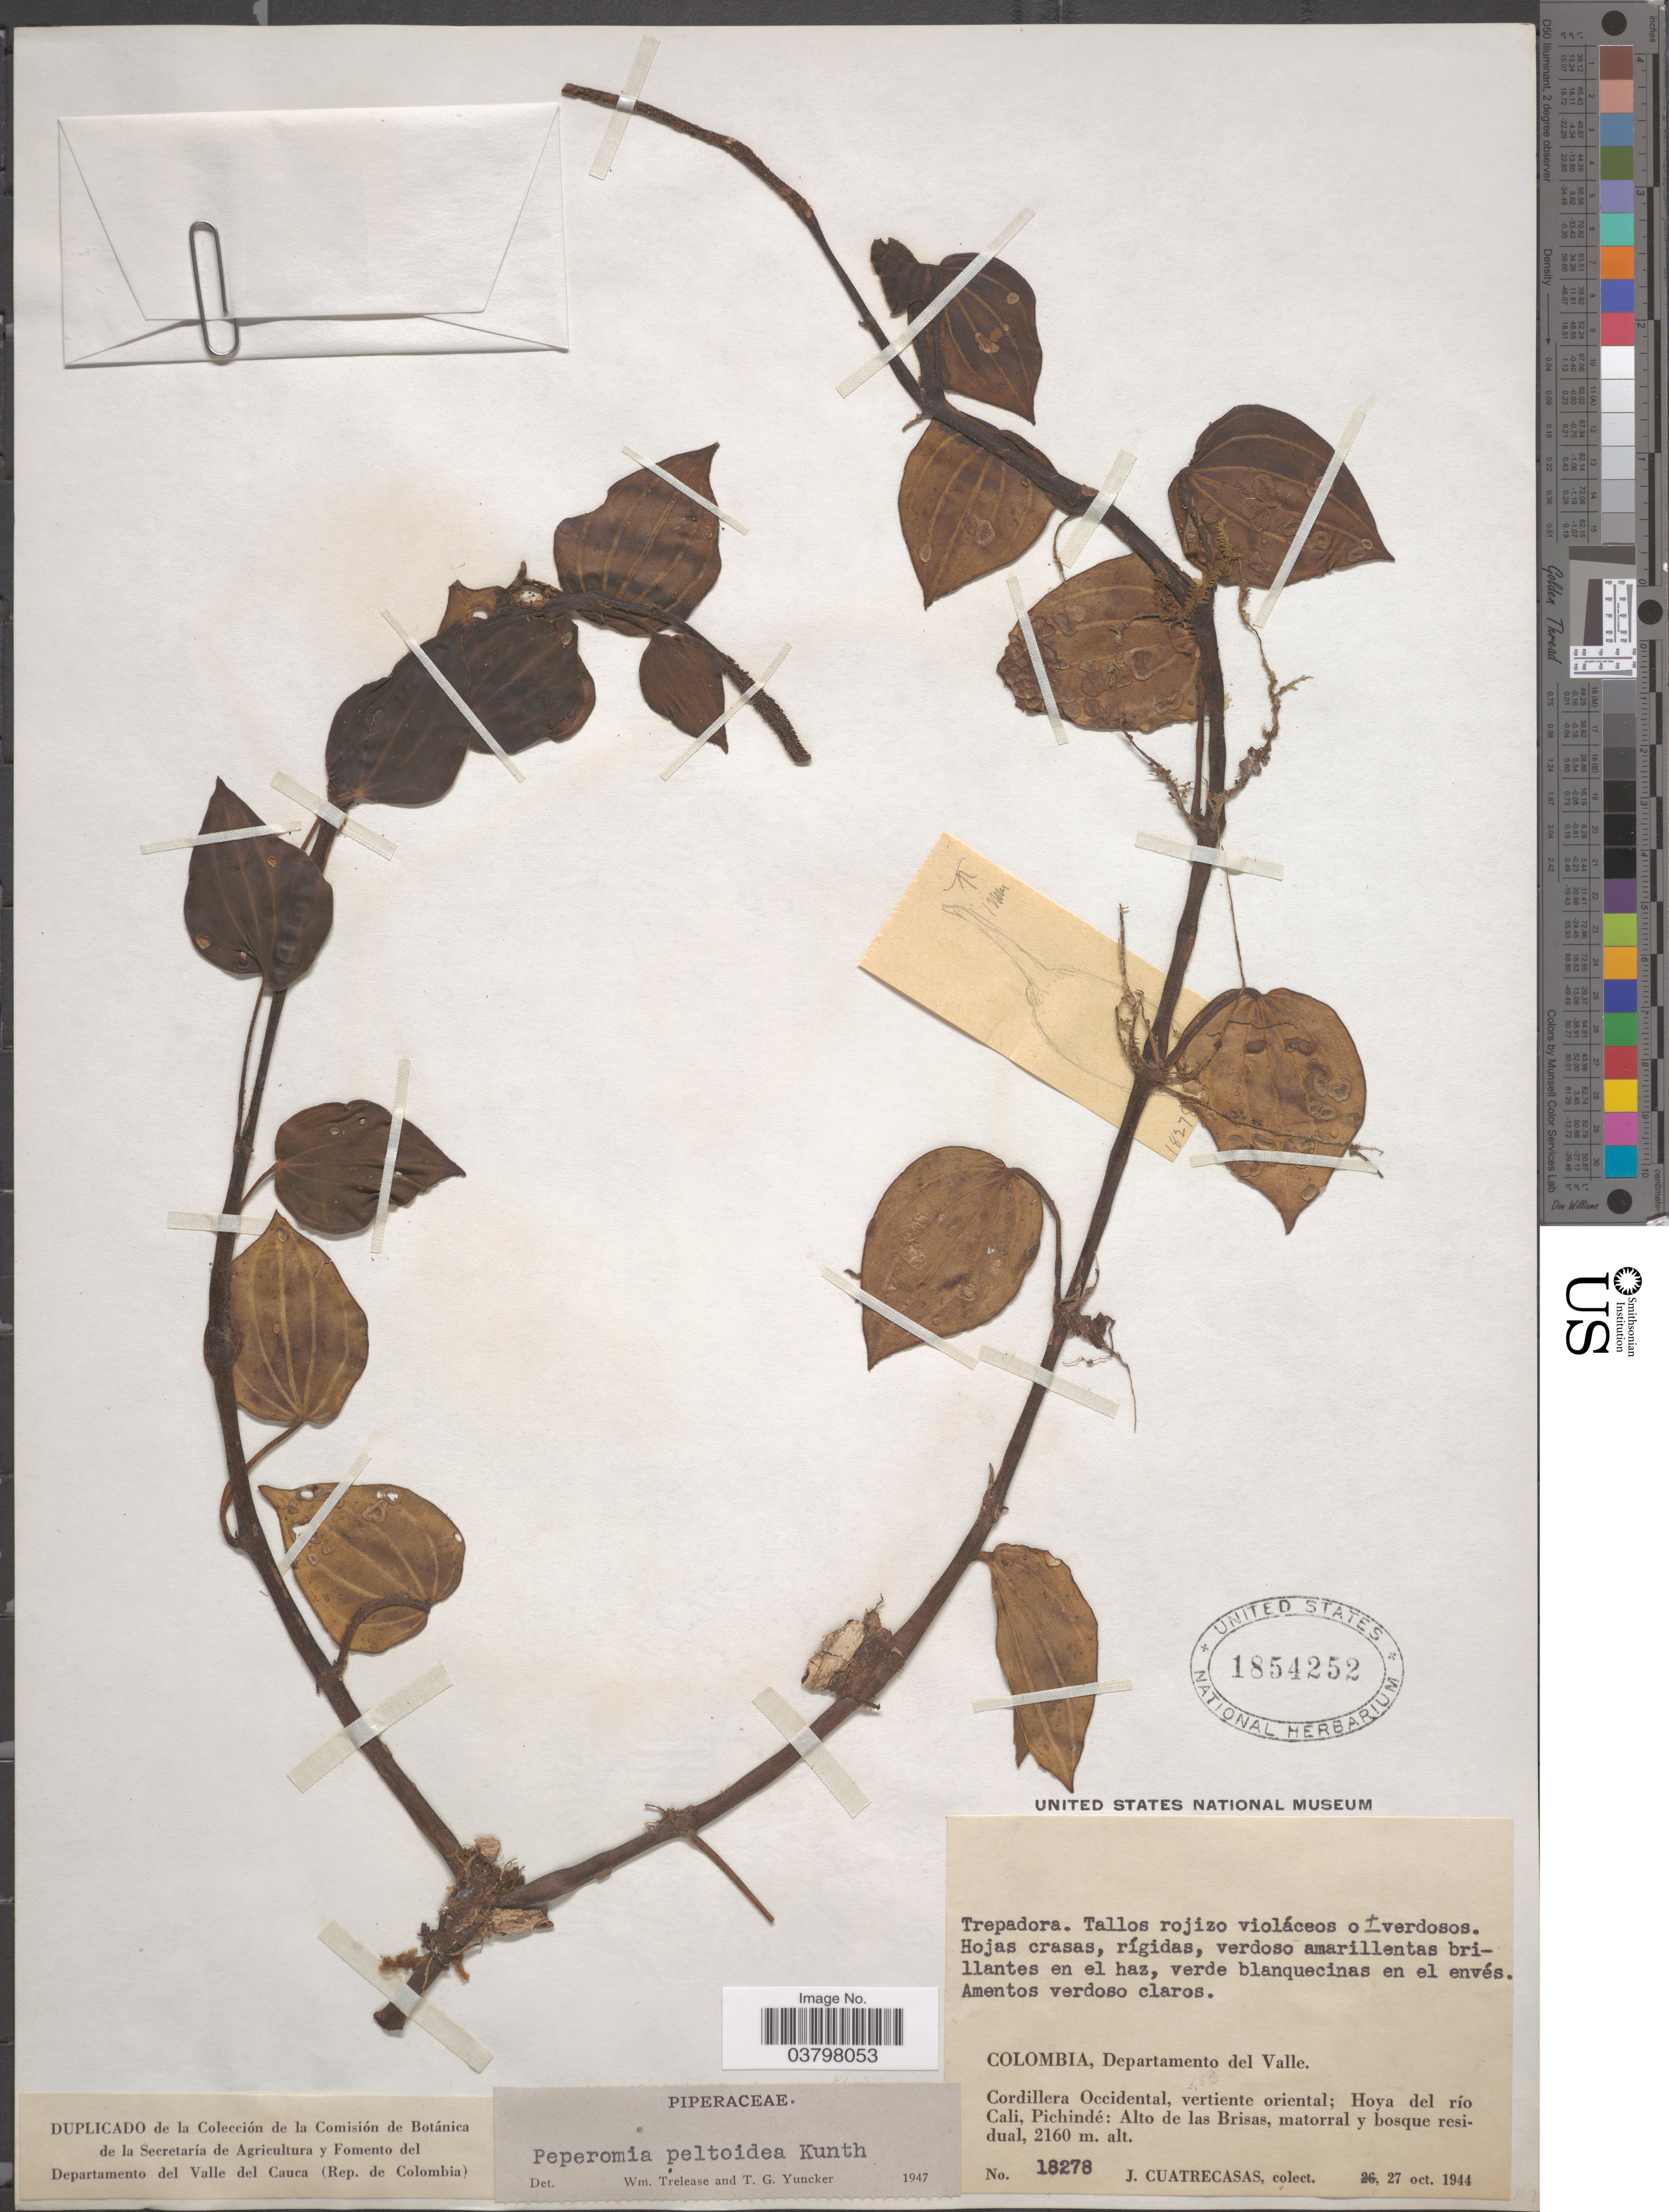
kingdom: Plantae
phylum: Tracheophyta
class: Magnoliopsida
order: Piperales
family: Piperaceae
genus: Peperomia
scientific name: Peperomia peltoidea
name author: Kunth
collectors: J. Cuatrecasas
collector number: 18278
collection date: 1944-10-27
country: Colombia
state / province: Valle del Cauca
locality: Departamento del Valle. Cordillera Occidental, vertiente oriental; Hoya del río Cali, Pichindé: Alto de las Brisas, matorral y bosque residual.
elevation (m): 2160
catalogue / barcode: US 1854252